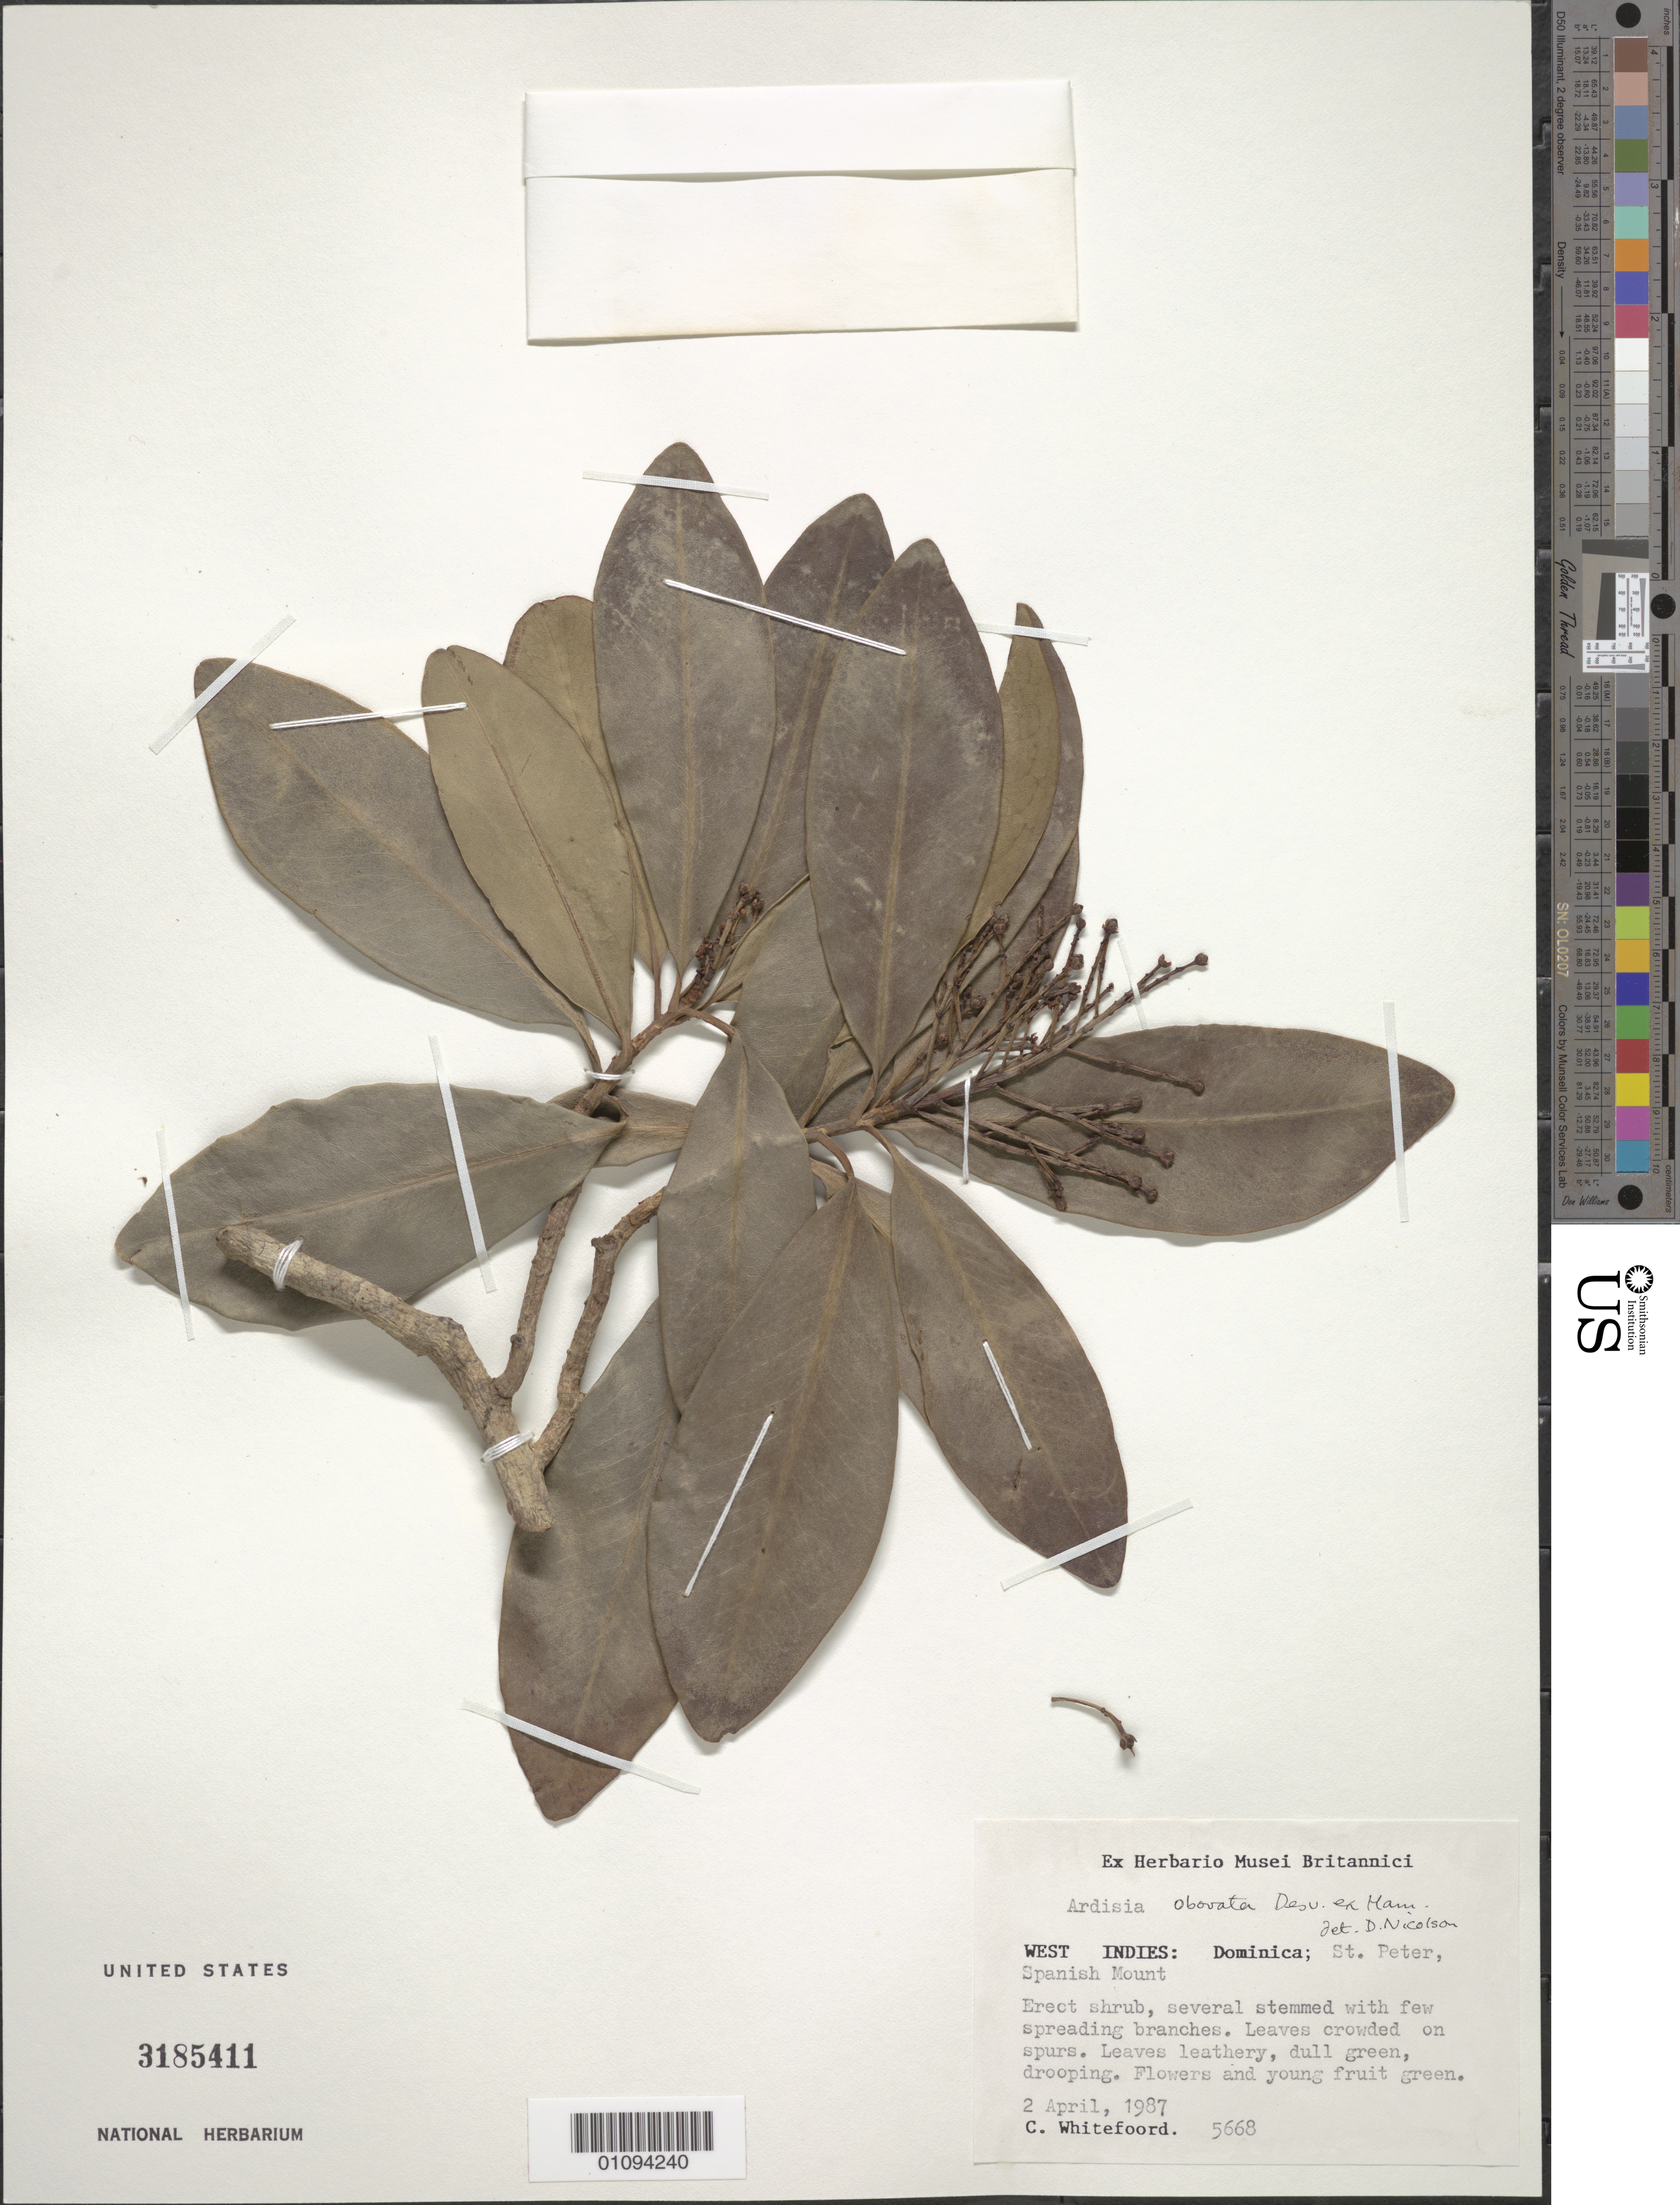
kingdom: Plantae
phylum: Tracheophyta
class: Magnoliopsida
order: Ericales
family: Primulaceae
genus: Ardisia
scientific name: Ardisia obovata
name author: Desv. ex Ham.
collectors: C. Whitefoord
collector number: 5668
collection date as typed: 02 Apr 1987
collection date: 1987-04-02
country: Dominica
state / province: St. Peter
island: Dominica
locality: St. Peter, Spanish Mount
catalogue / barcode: US 3185411